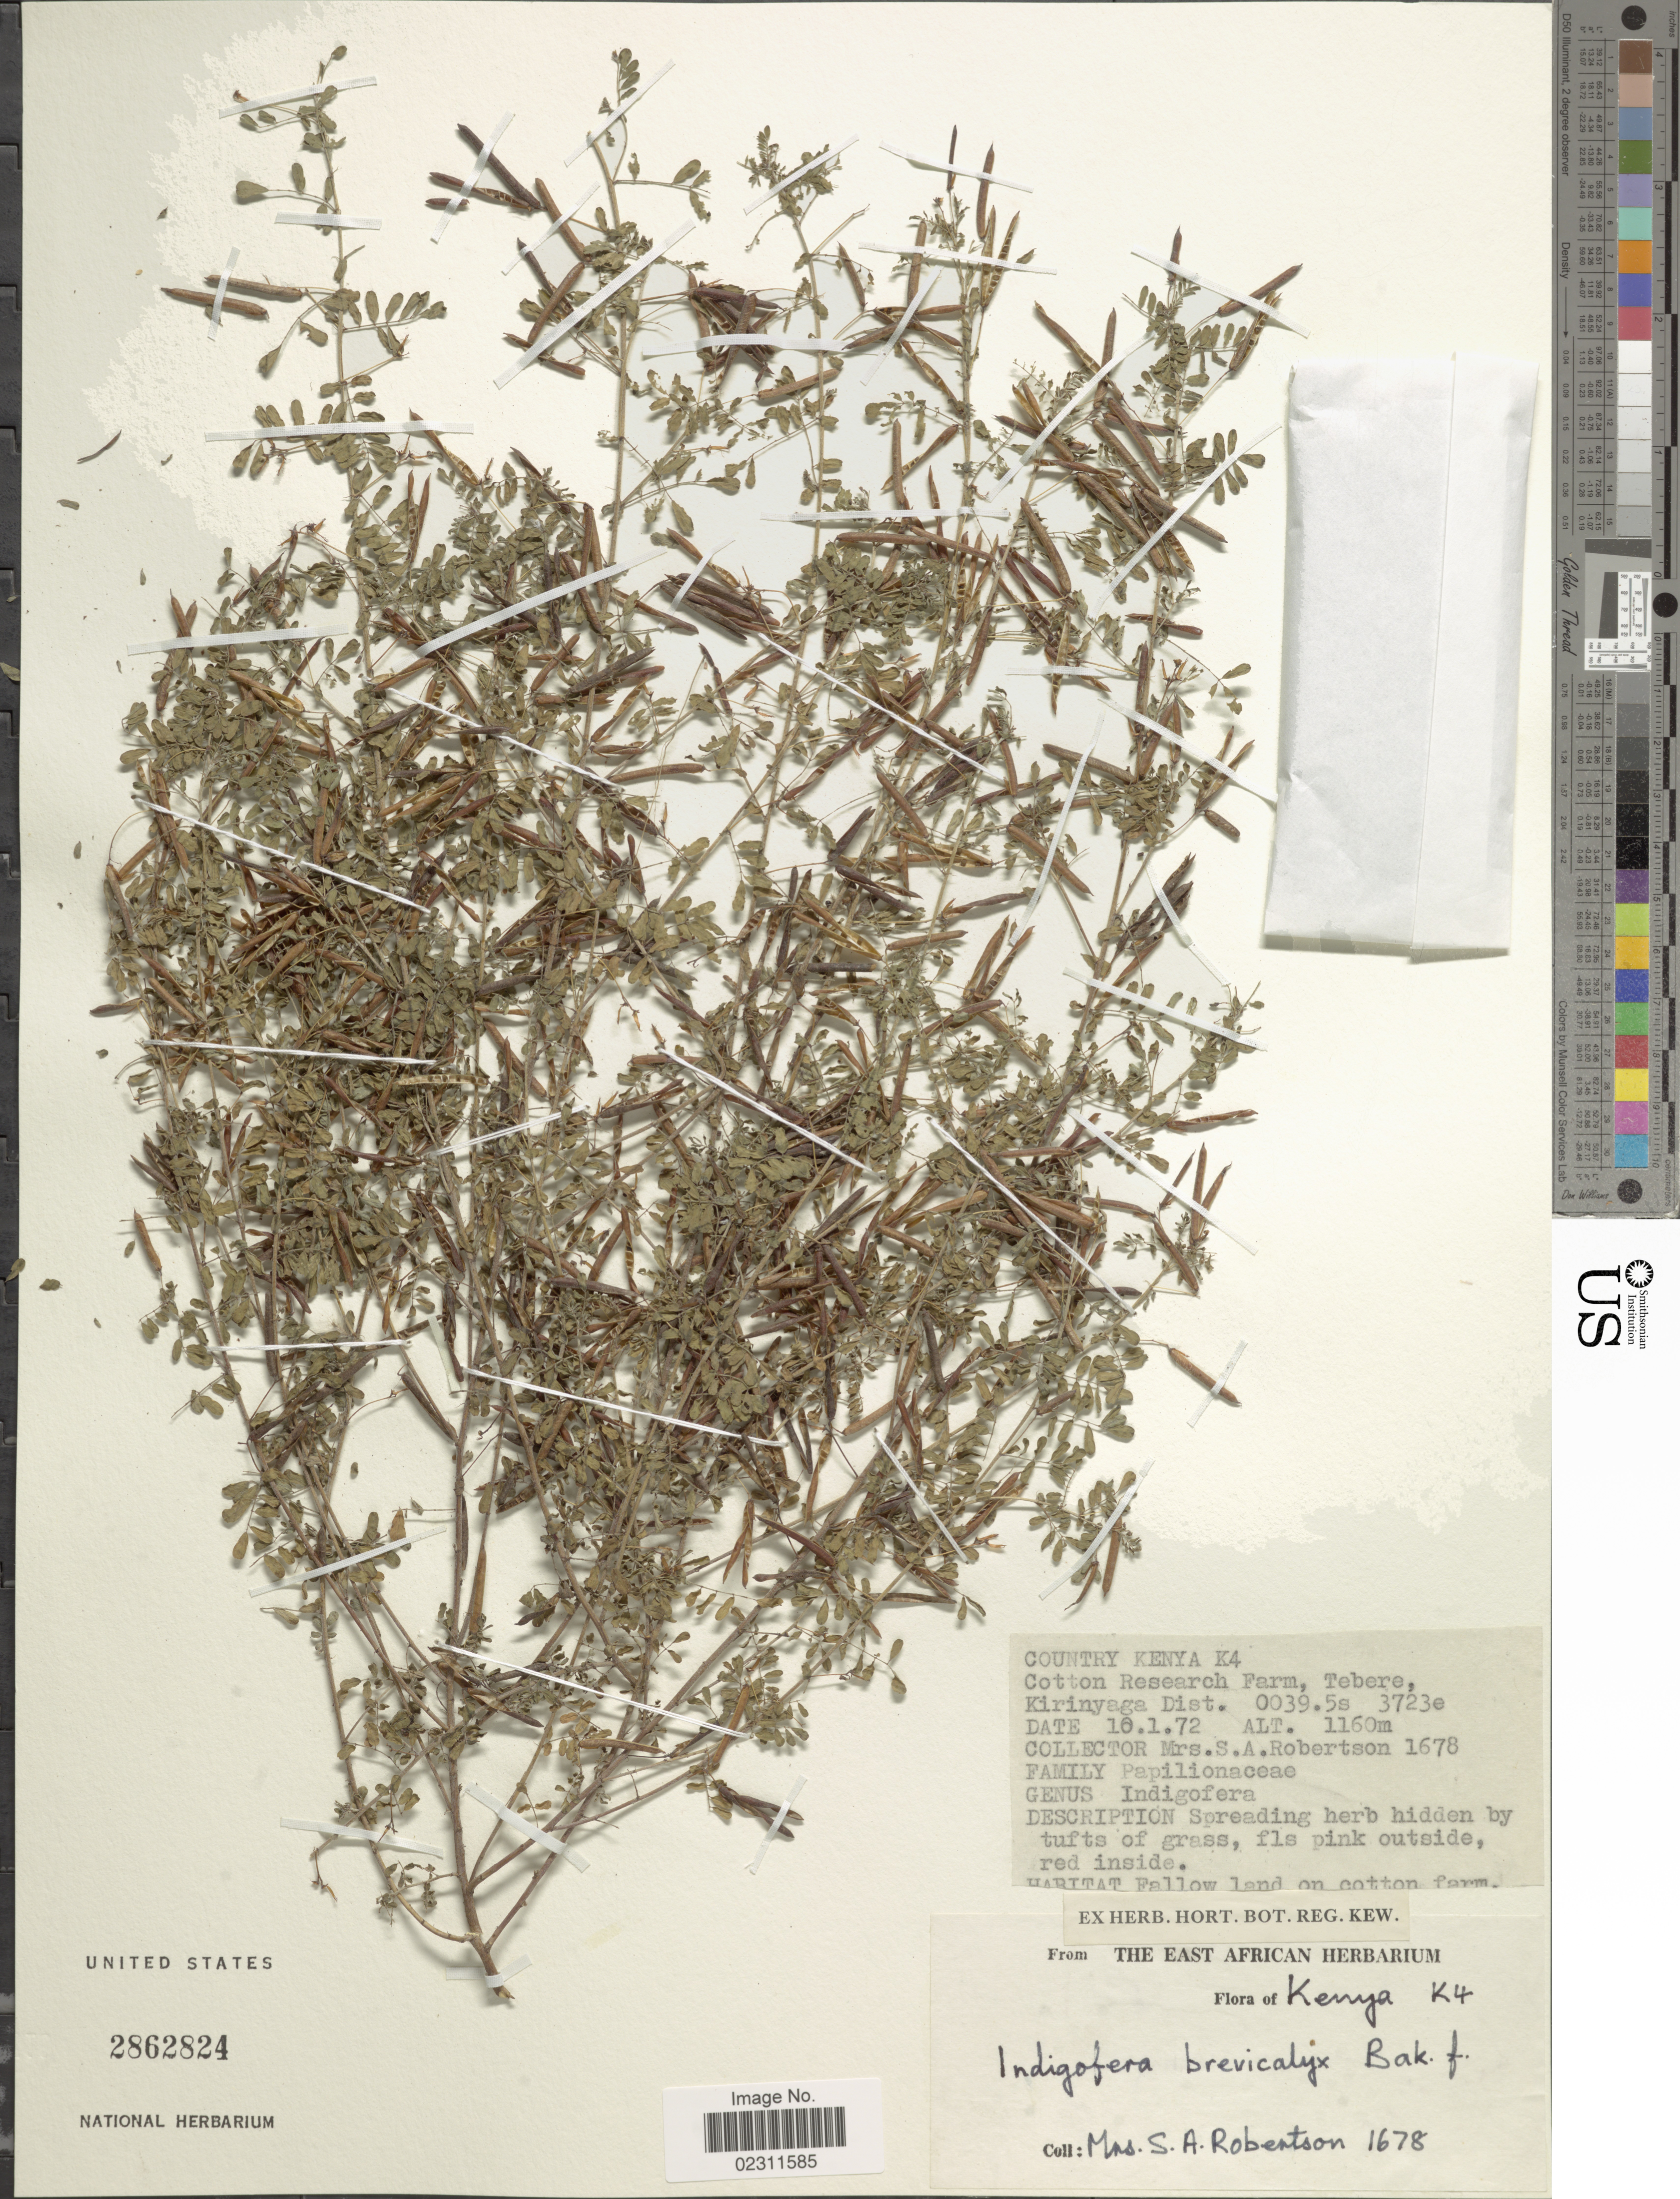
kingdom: Plantae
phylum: Tracheophyta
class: Magnoliopsida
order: Fabales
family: Fabaceae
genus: Indigofera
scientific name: Indigofera brevicalyx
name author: Baker f.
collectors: S. Robertson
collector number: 1678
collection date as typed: Transcribed d/m/y: 10/1/72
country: Kenya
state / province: Kirinyaga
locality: Kenya K4, Cotton Research Farm, Tebere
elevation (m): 1160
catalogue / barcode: US 2862824